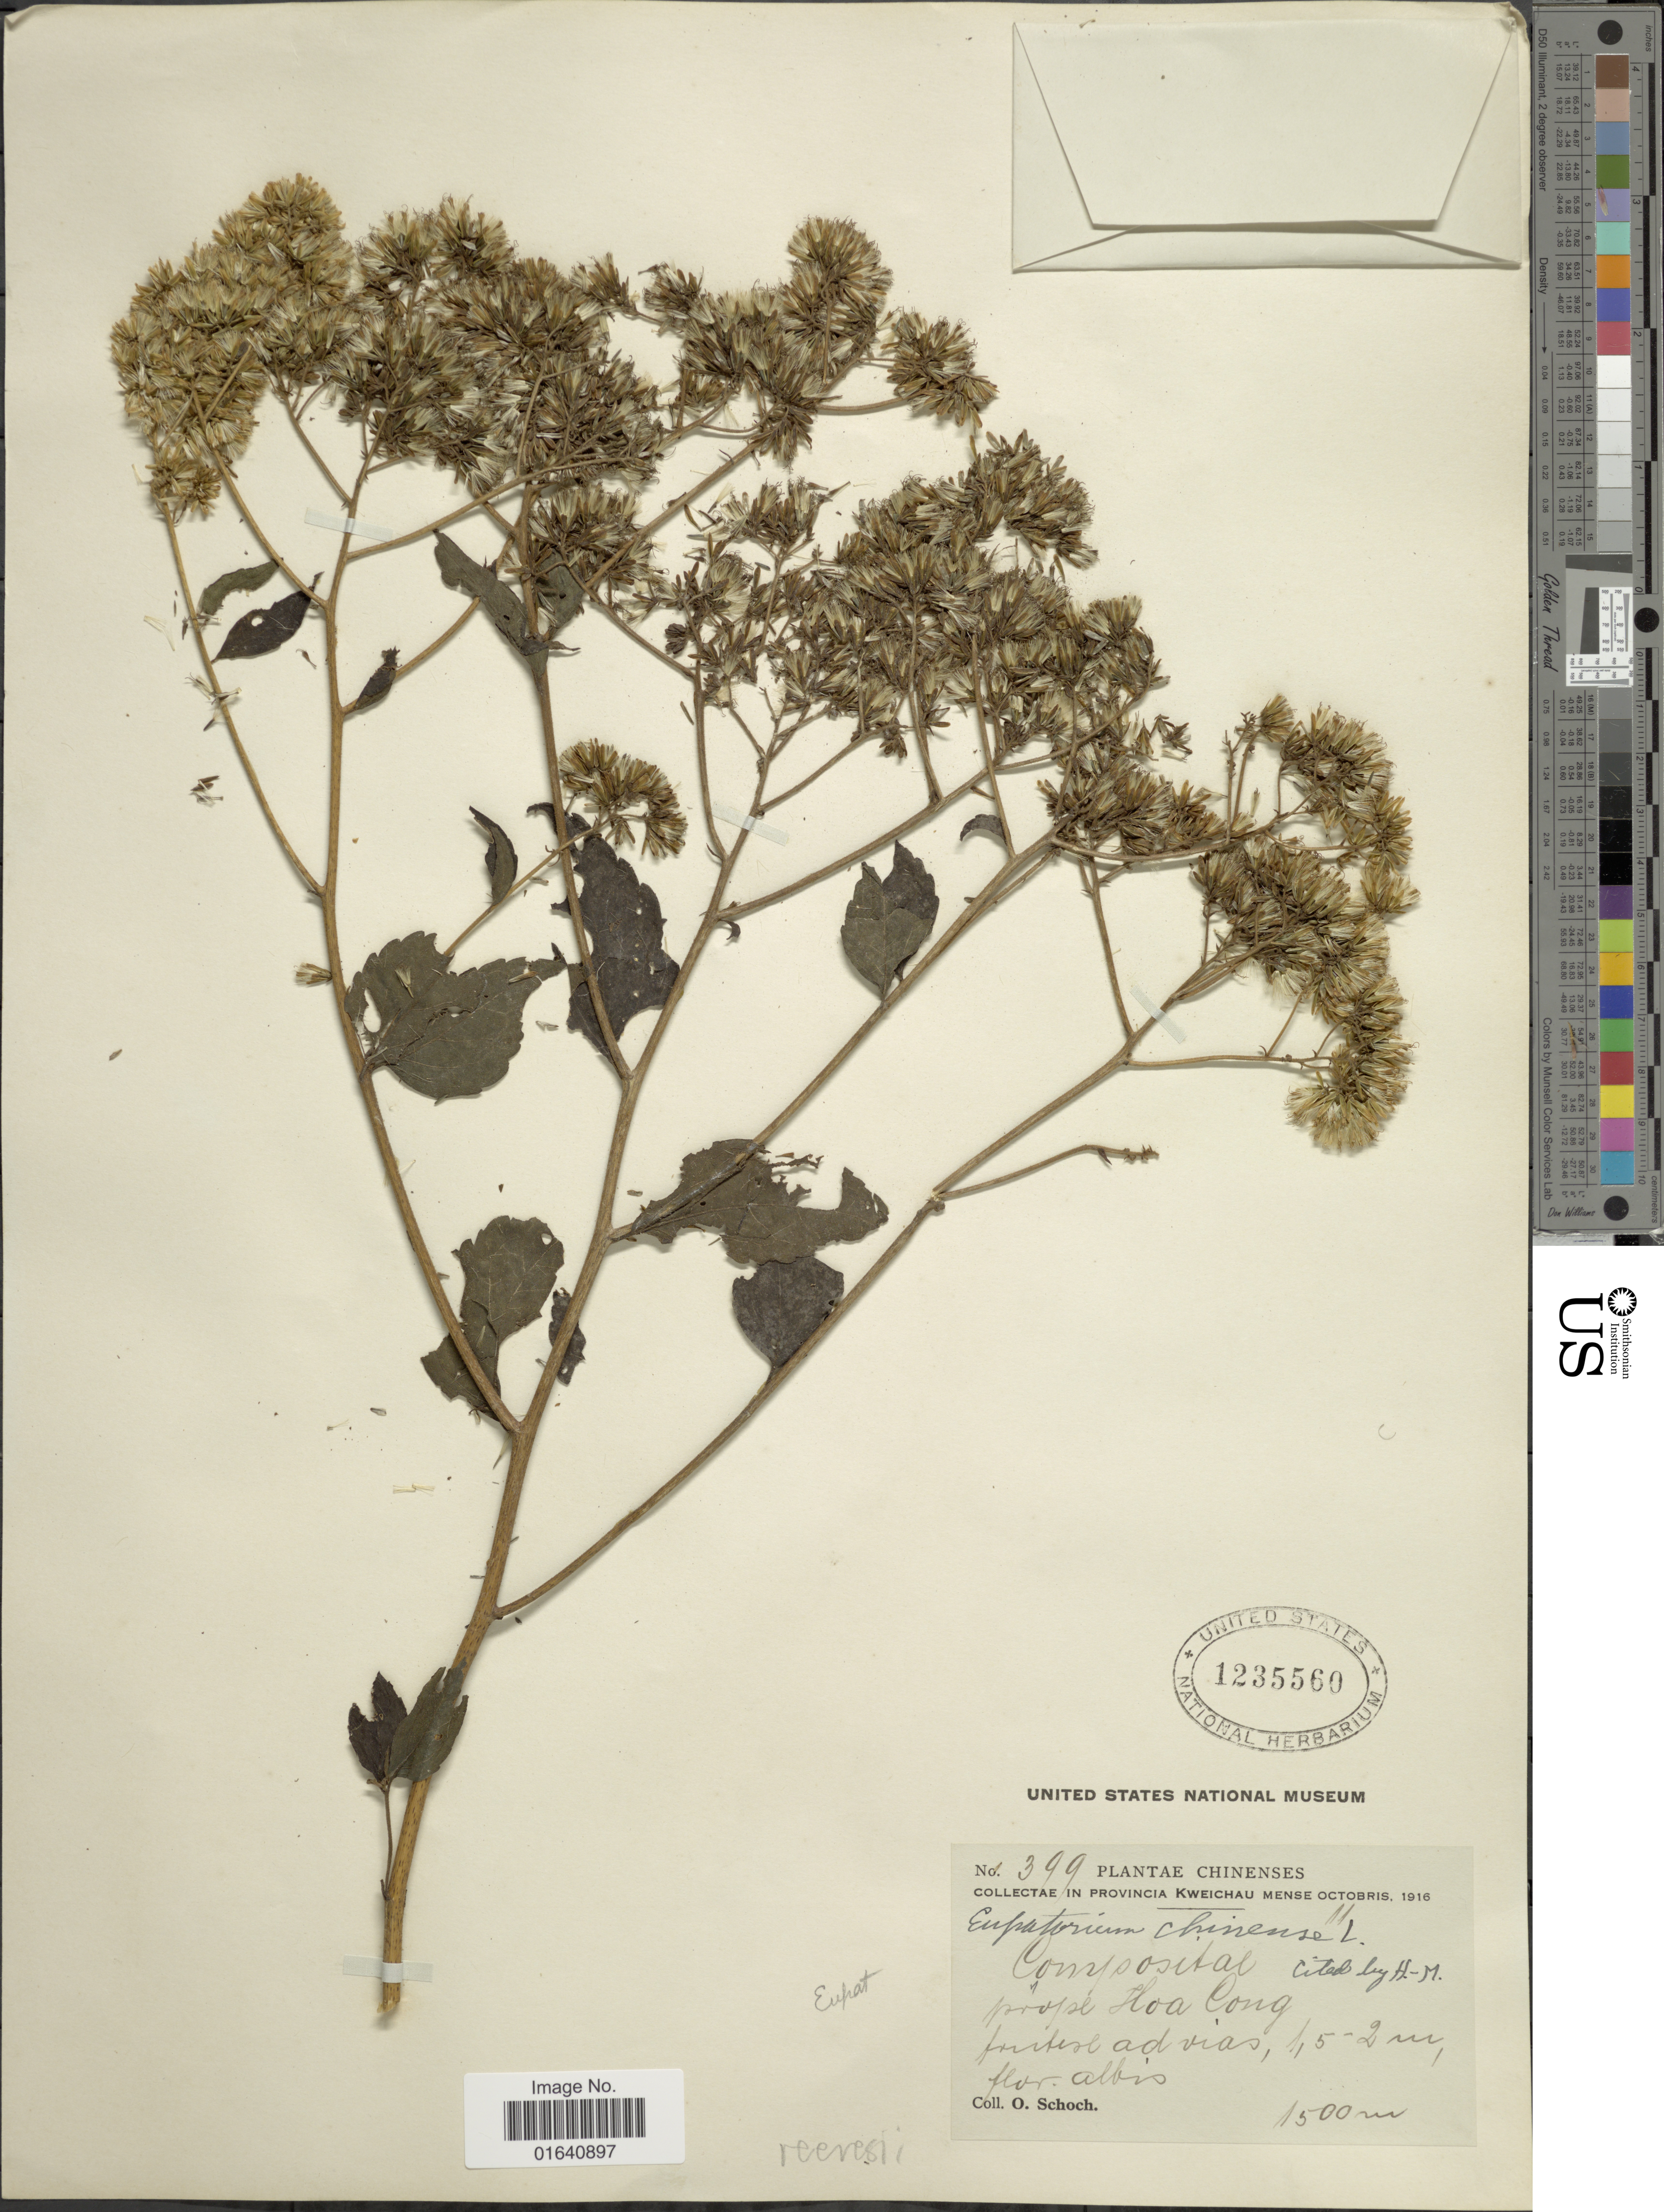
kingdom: Plantae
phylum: Tracheophyta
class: Magnoliopsida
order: Asterales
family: Asteraceae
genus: Eupatorium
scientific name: Eupatorium reevesii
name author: Wall. ex DC.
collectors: O. Schoch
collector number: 1399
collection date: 1916-10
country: China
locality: In provincia Kweichau, prope Hoa Cong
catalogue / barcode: US 1235560